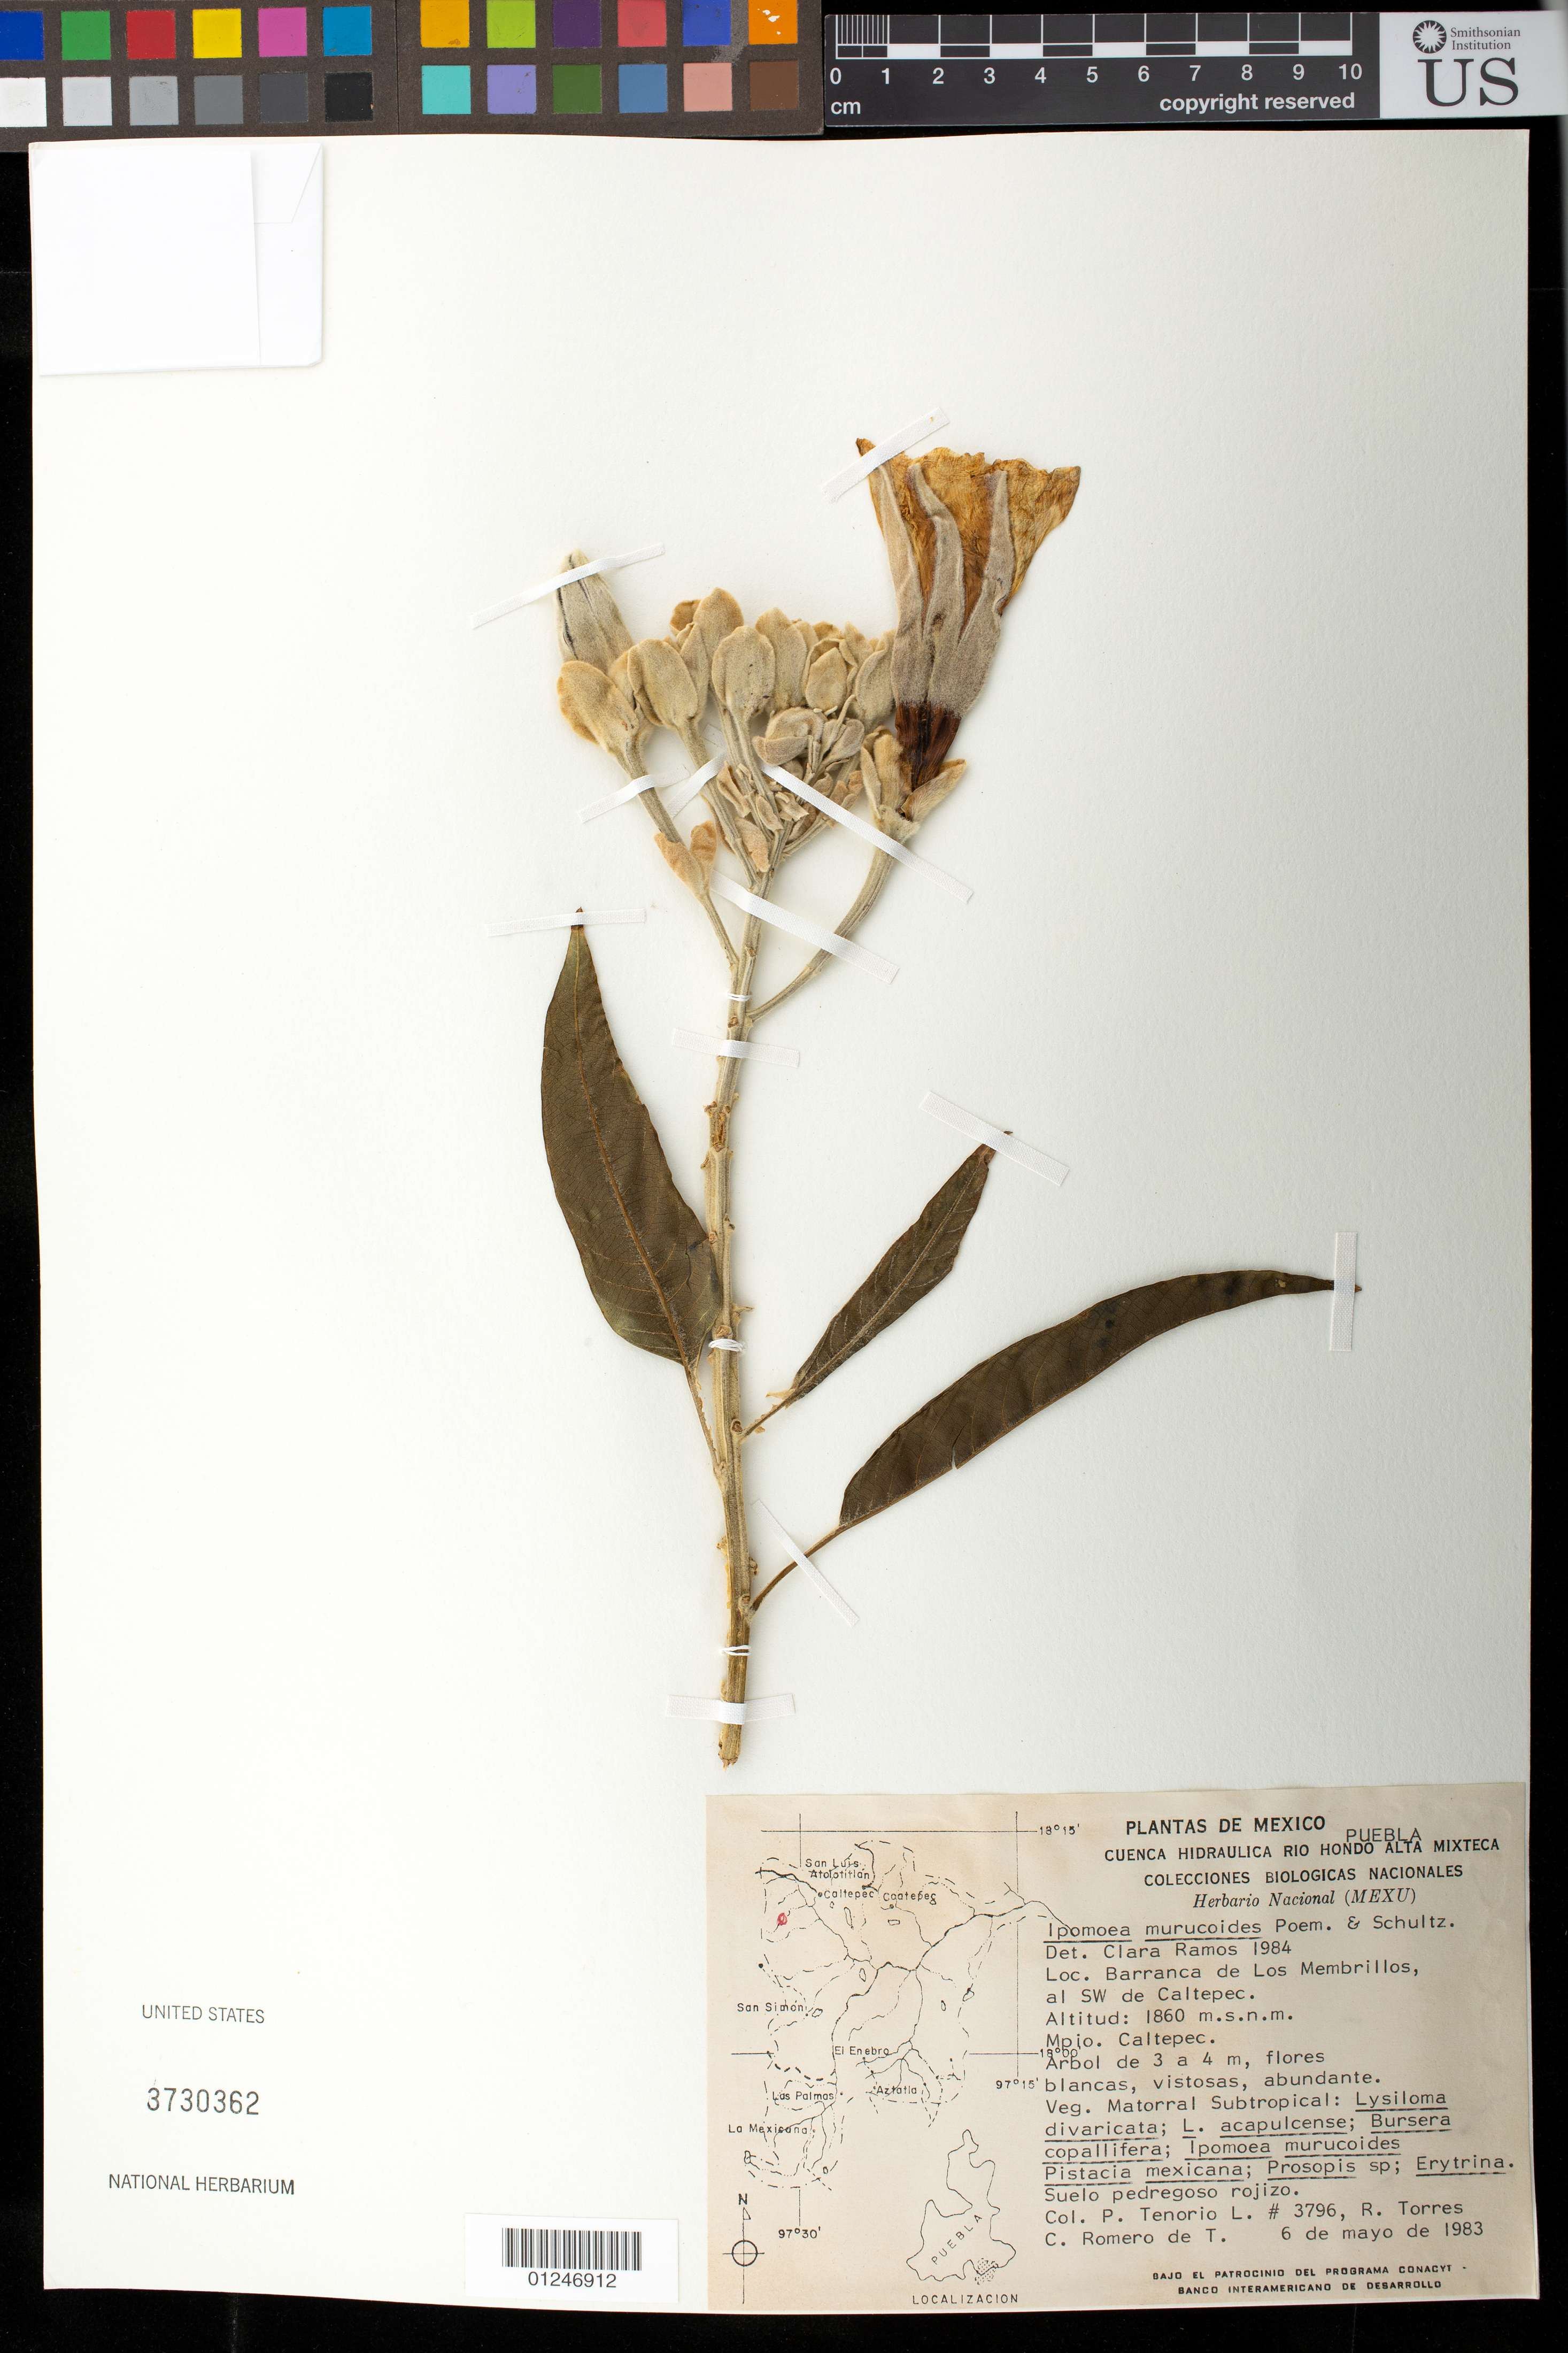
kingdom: Plantae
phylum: Tracheophyta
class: Magnoliopsida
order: Solanales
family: Convolvulaceae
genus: Ipomoea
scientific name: Ipomoea murucoides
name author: Roem. & Schult.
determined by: Ramos, C.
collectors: P. Tenorio L., R. Torres & C. Romero de T.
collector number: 3796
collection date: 1983-05-06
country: Mexico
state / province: Puebla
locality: Barranca de los Membrillos, al SW de Caltepec, Mpio. Caltepec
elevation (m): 1860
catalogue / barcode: US 3730362